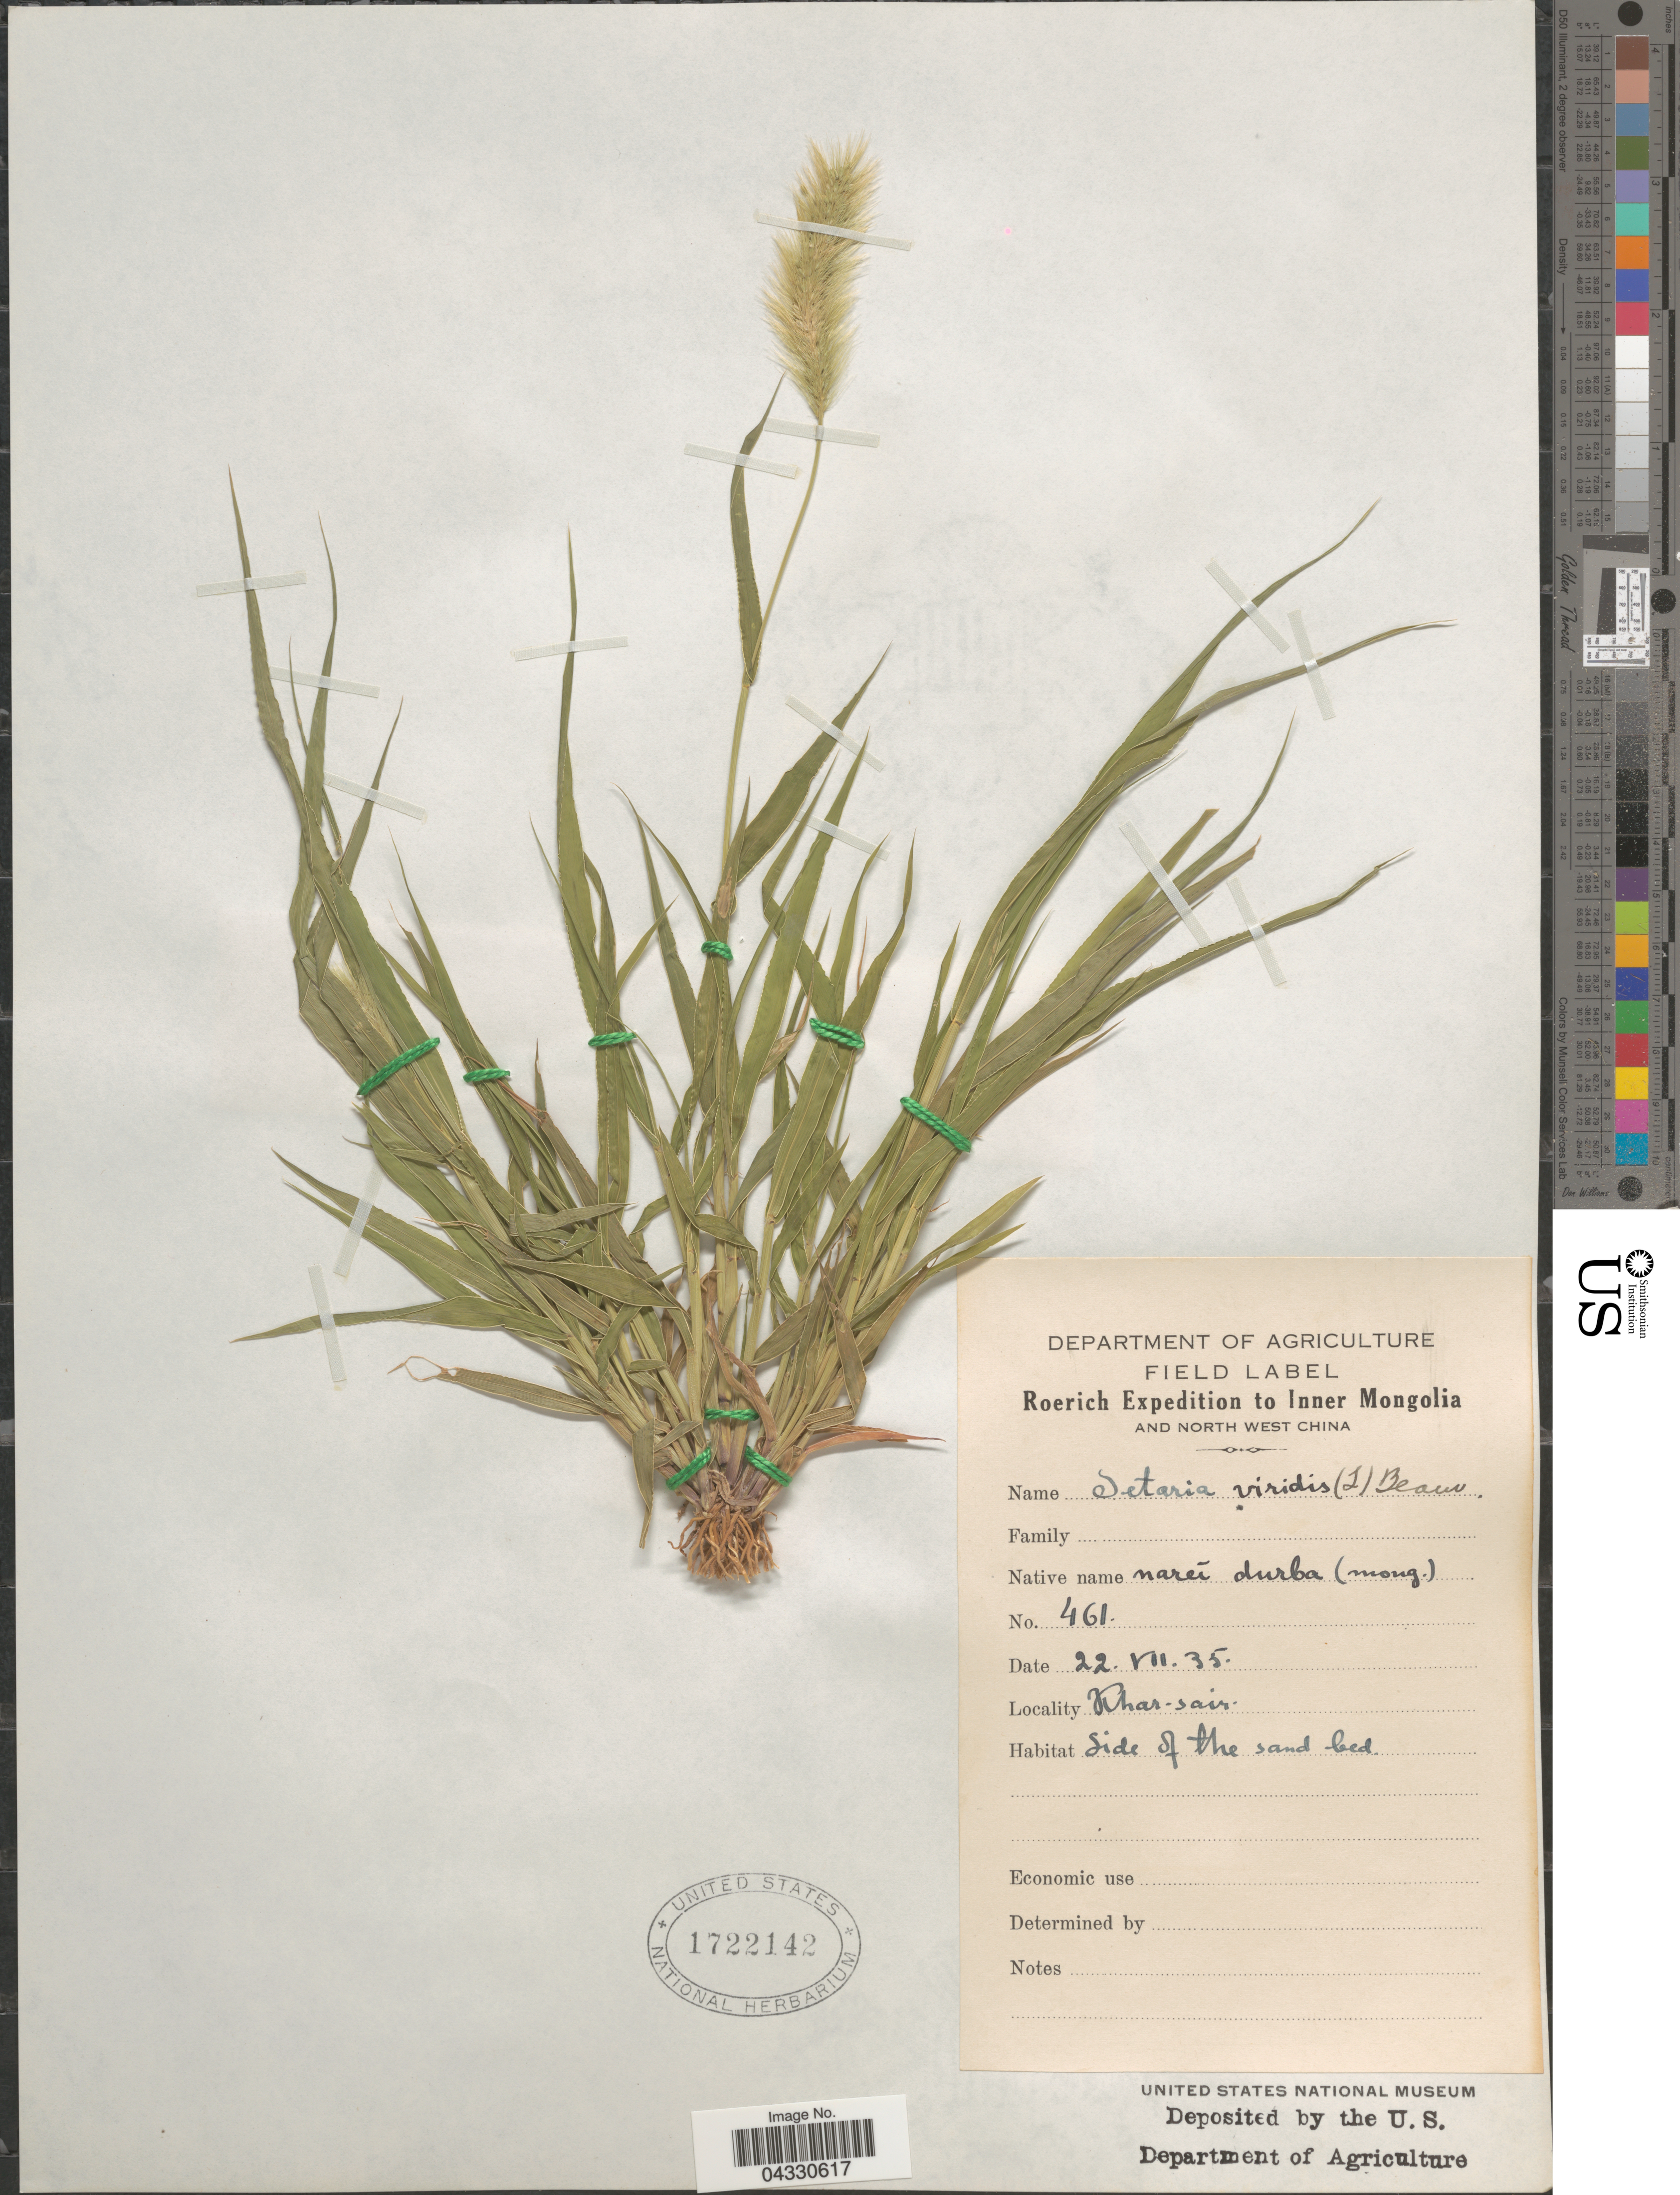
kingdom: Plantae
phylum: Tracheophyta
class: Liliopsida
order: Poales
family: Poaceae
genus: Setaria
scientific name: Setaria viridis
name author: (L.) P. Beauv.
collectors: Roerich Expedition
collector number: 461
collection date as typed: Transcribed d/m/y: 22/7/35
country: China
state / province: Nei Monggol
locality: Inner Mongolia and North West China. Dhar-sair. Side of the sand bed.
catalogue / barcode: US 1722142